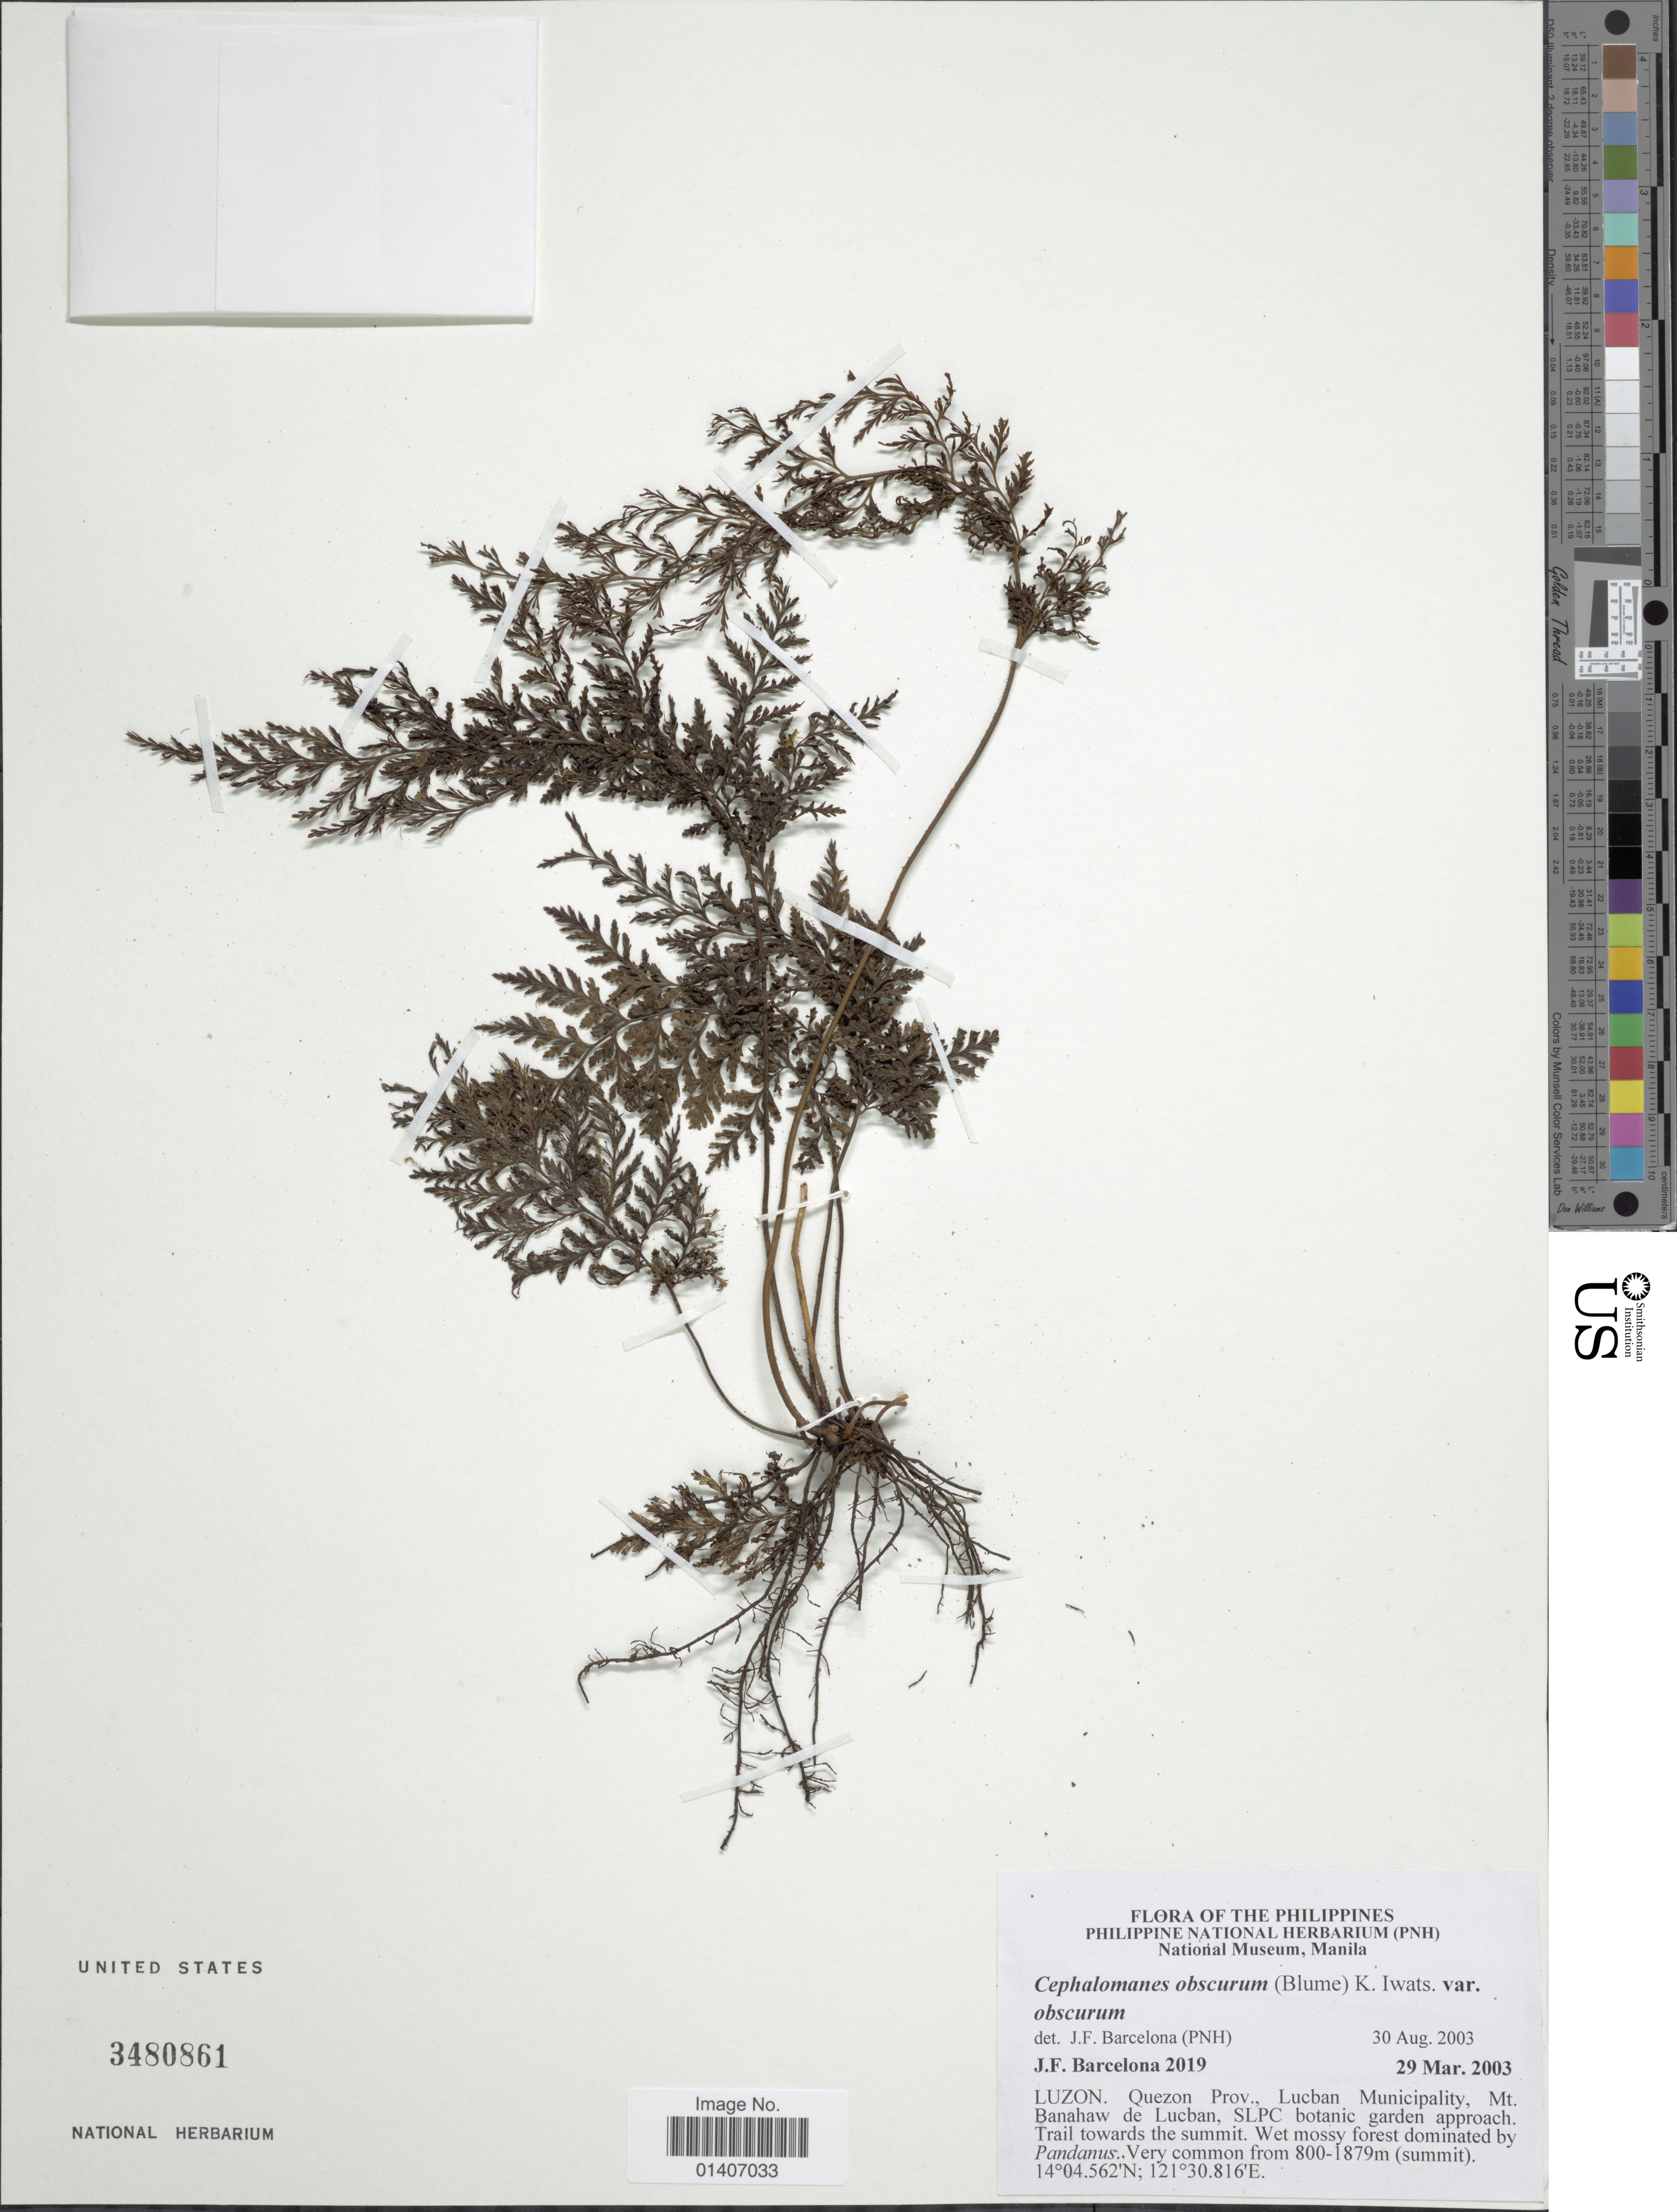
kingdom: Plantae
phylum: Tracheophyta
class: Polypodiopsida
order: Hymenophyllales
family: Hymenophyllaceae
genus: Abrodictyum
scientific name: Abrodictyum obscurum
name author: (Blume) Ebihara & K. Iwats.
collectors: J. F. Barcelona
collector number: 2019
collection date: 2003-03-29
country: Philippines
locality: Luzon, Quezon Prov., Lucban Municipality, Mt. Banahaw de Lucban, SLPC botanic garden approach, trail towards the summit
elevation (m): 800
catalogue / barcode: US 3480861